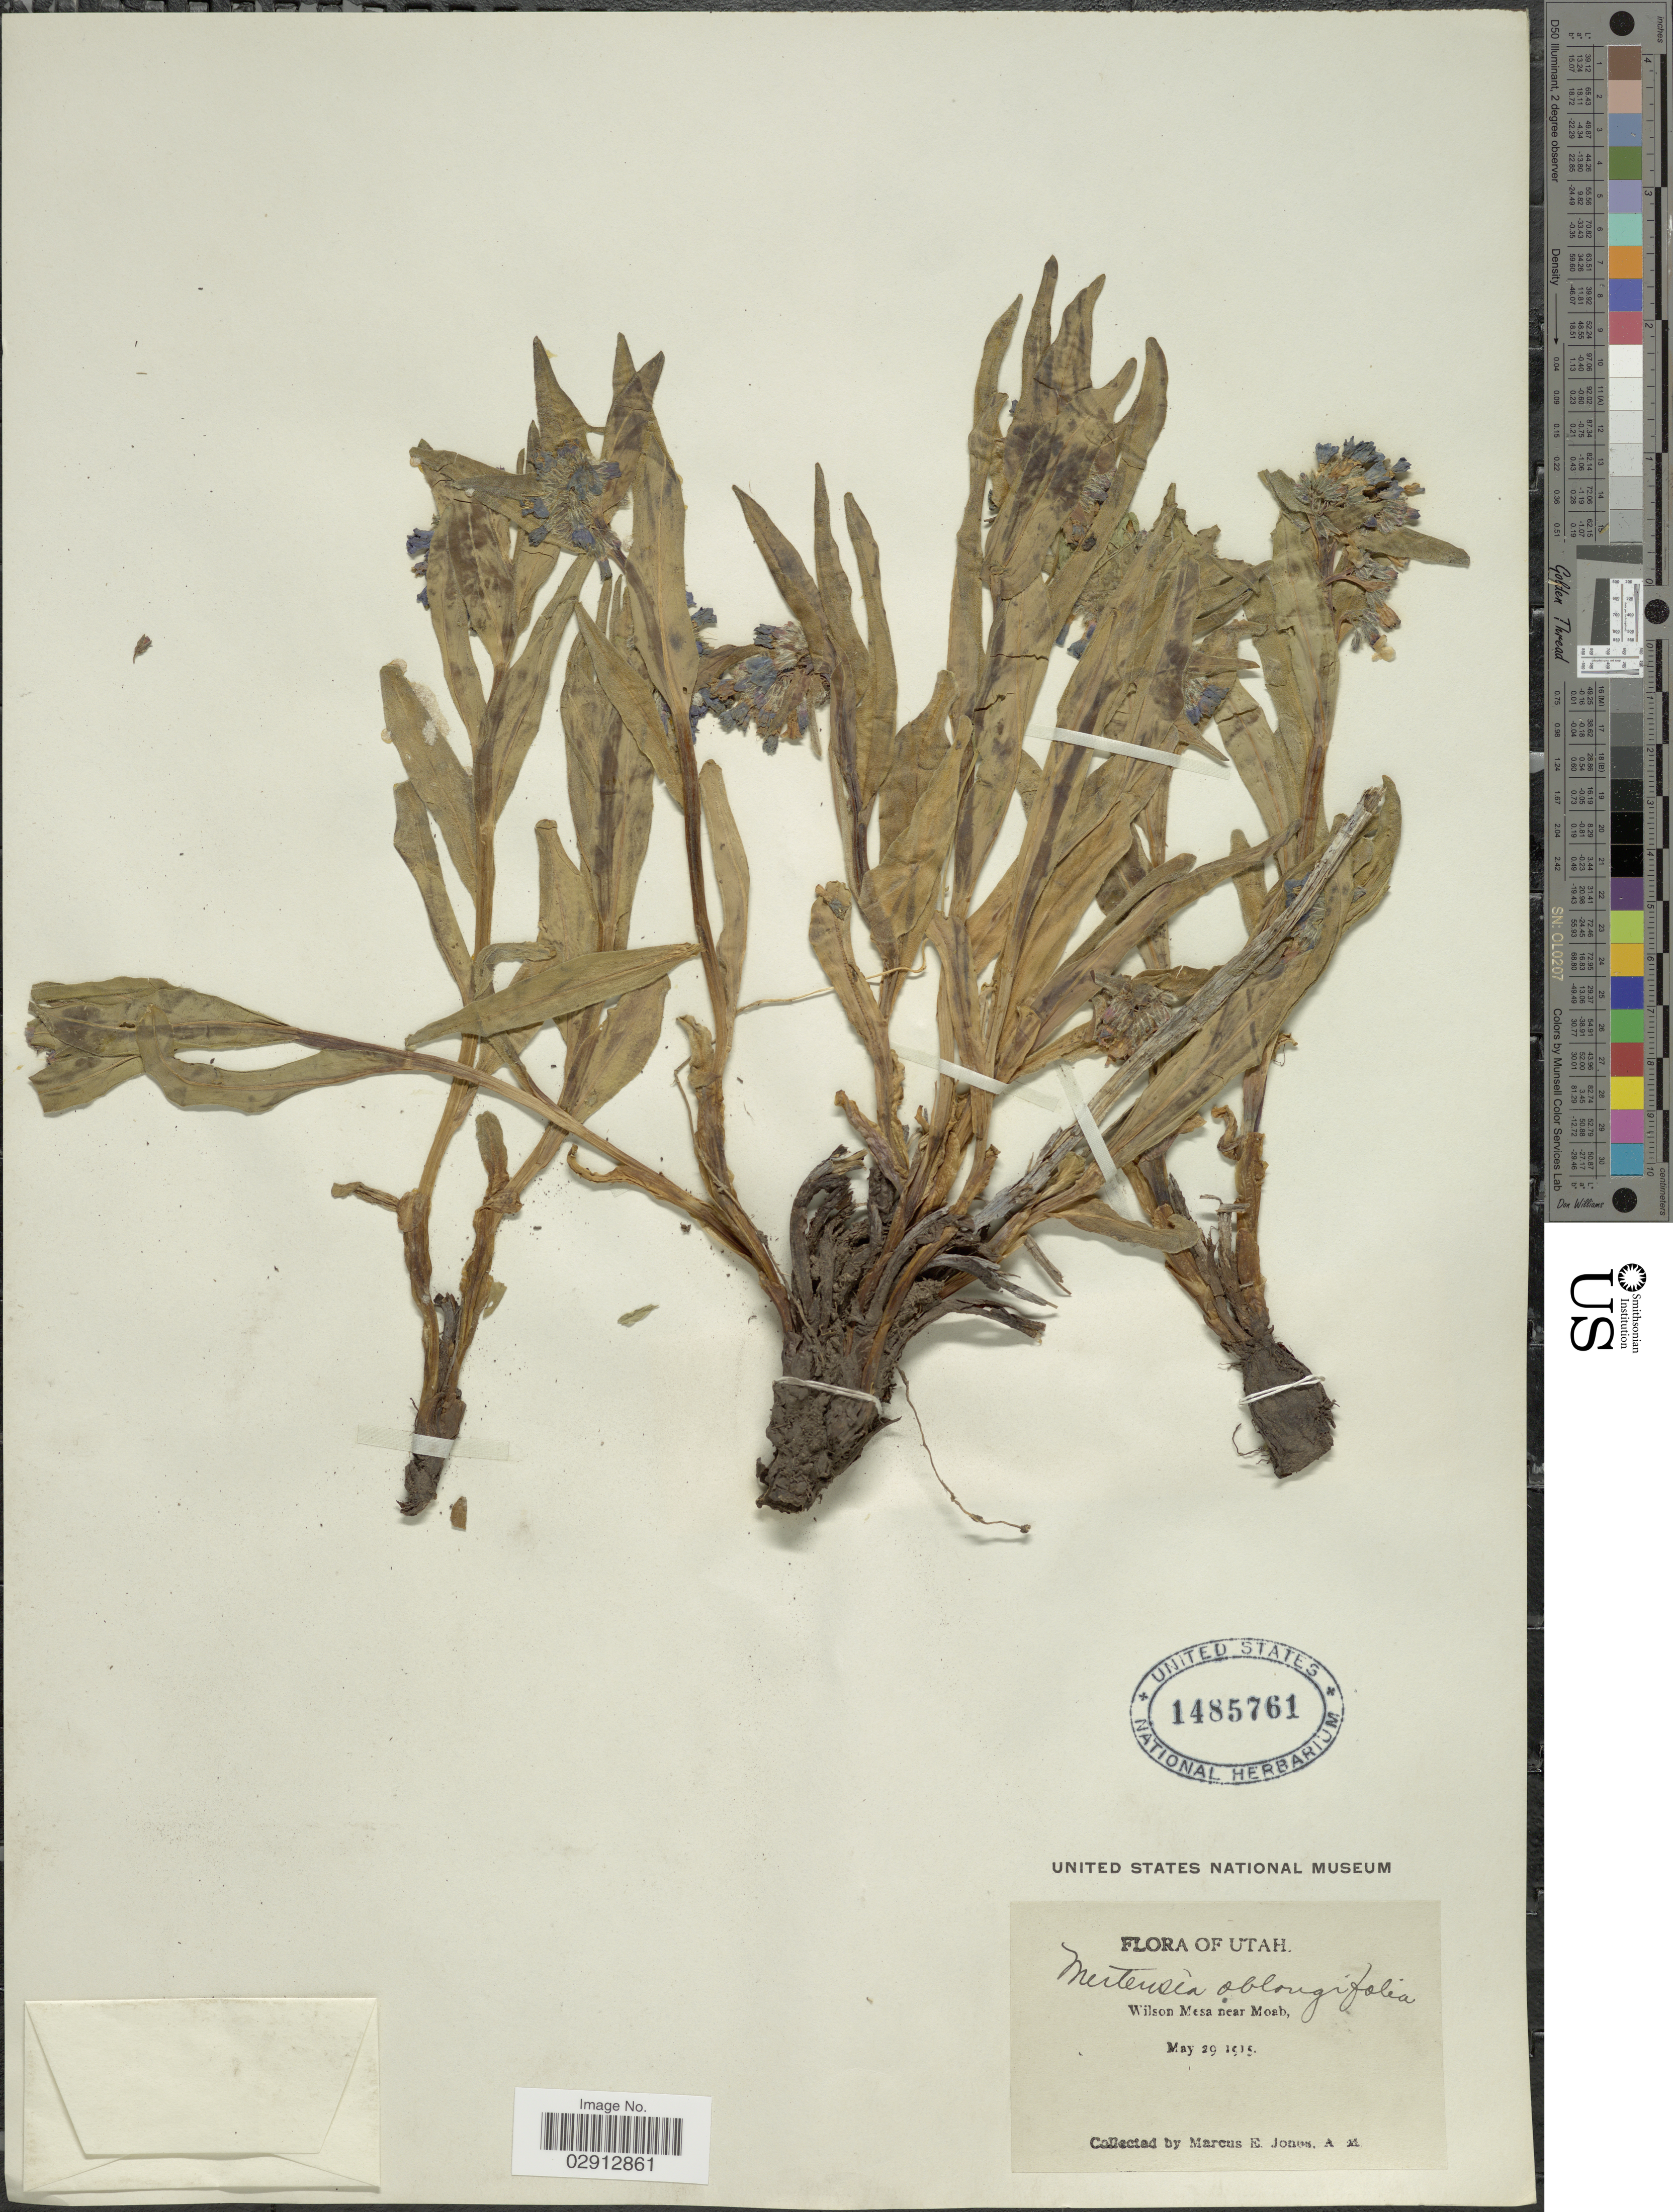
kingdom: Plantae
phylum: Tracheophyta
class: Magnoliopsida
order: Boraginales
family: Boraginaceae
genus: Mertensia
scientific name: Mertensia oblongifolia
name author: (Nutt.) G. Don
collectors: M. E. Jones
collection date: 1915-05-29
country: United States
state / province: Utah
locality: Wilson Mesa near Moab.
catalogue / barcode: US 1485761